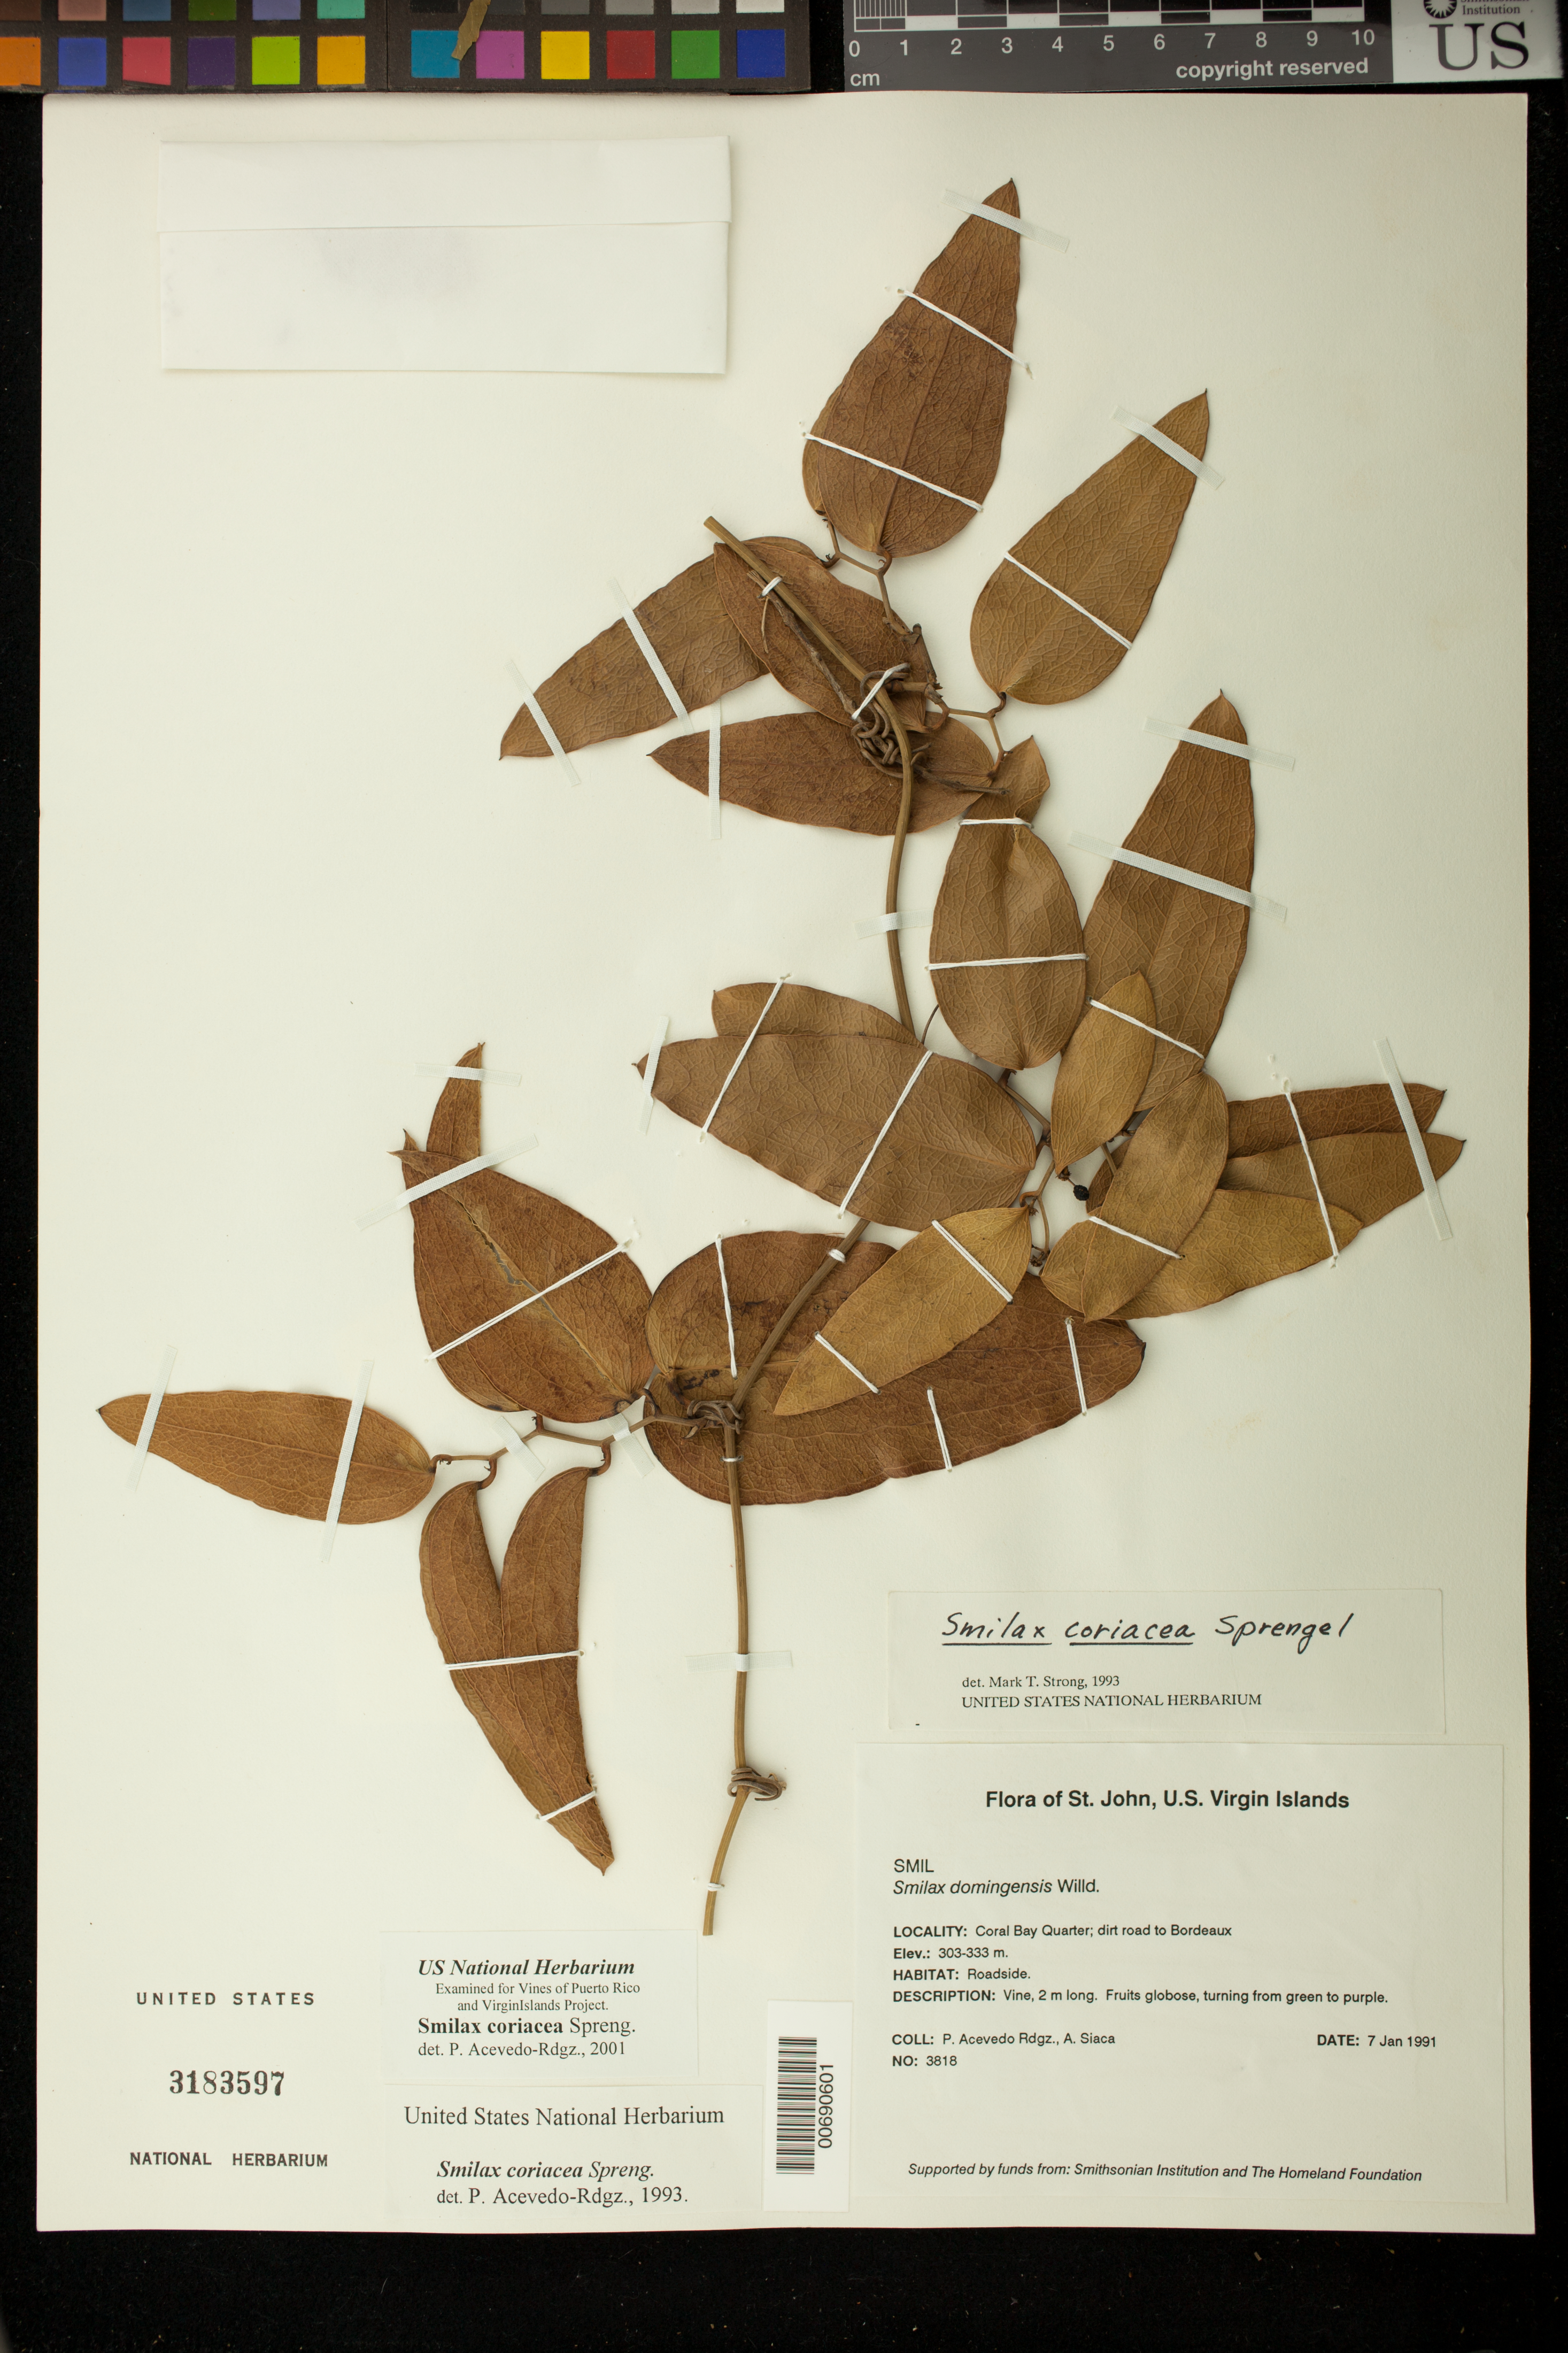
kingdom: Plantae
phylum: Tracheophyta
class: Liliopsida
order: Liliales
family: Smilacaceae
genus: Smilax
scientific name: Smilax coriacea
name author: Spreng.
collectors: P. Acevedo-Rodr. & A. Siaca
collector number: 3818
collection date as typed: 07 Jan 1991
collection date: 1991-01-07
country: U.S. Virgin Islands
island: St. John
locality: Coral Bay Quarter; dirt road to Bordeaux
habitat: Roadside.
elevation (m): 303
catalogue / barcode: US 3183597